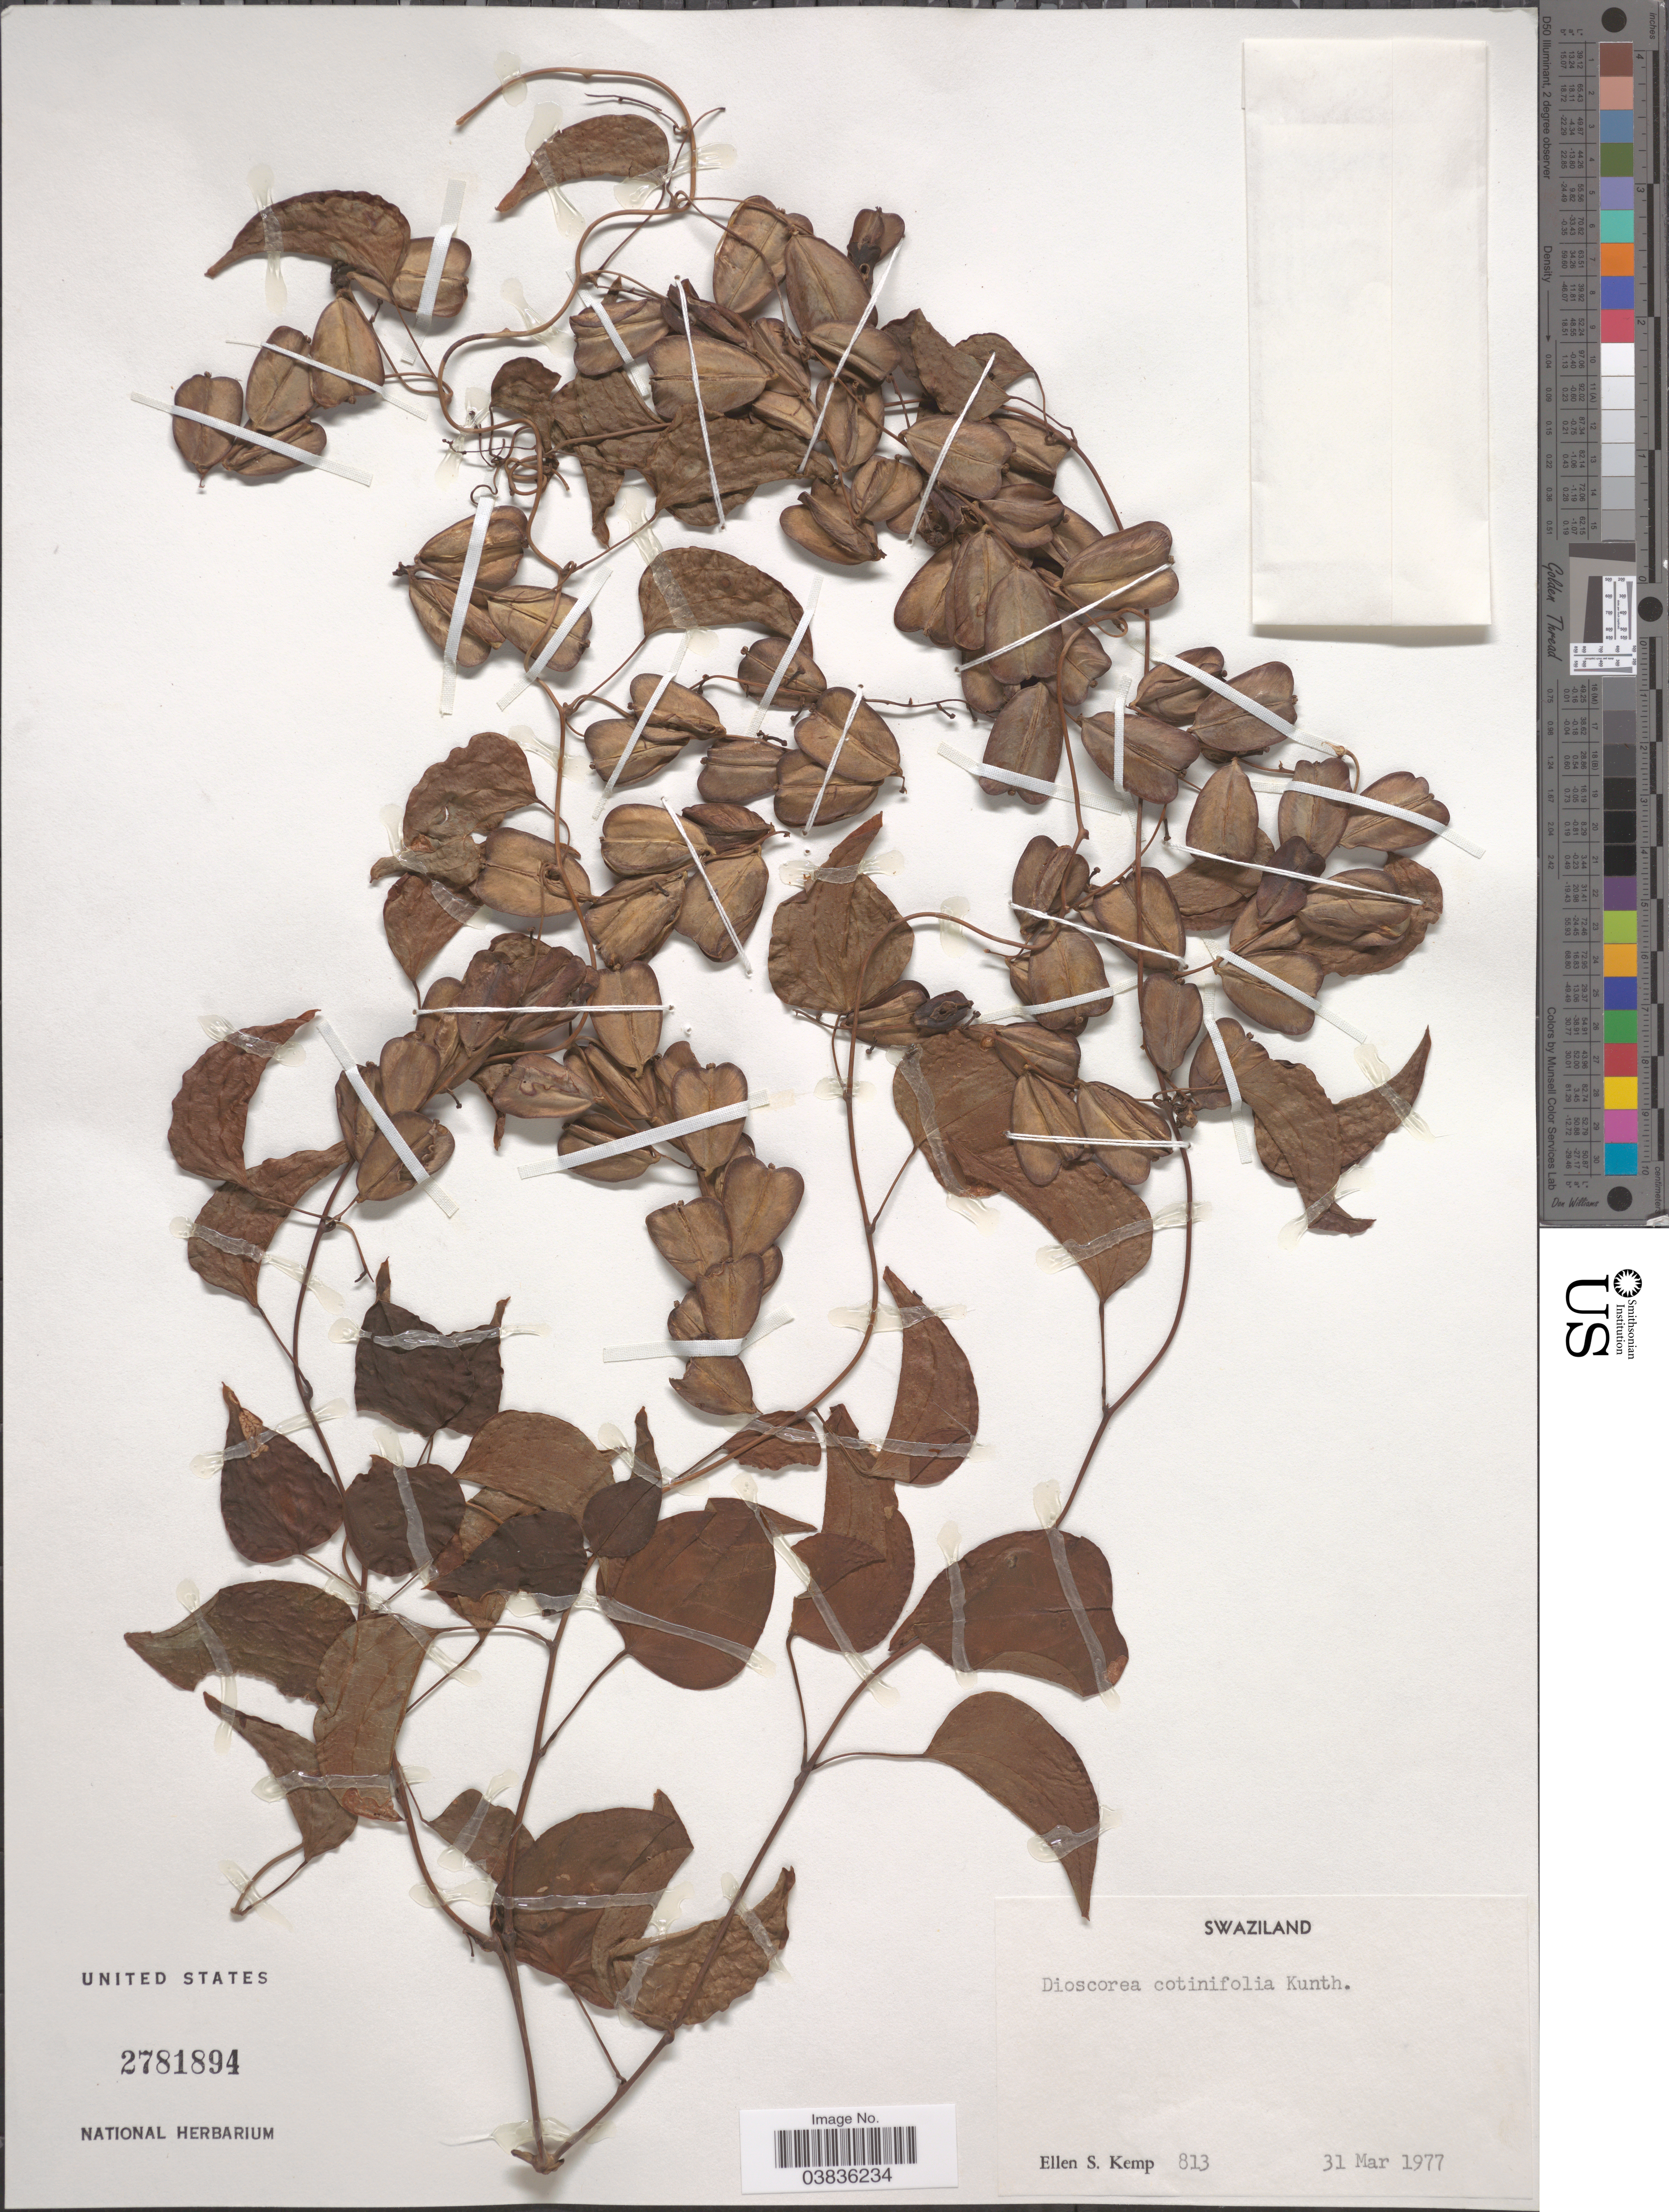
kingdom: Plantae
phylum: Tracheophyta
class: Liliopsida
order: Dioscoreales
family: Dioscoreaceae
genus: Dioscorea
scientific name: Dioscorea cotinifolia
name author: Kunth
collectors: E. S. Kemp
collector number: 813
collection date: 1977-03-31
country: Eswatini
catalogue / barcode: US 2781894